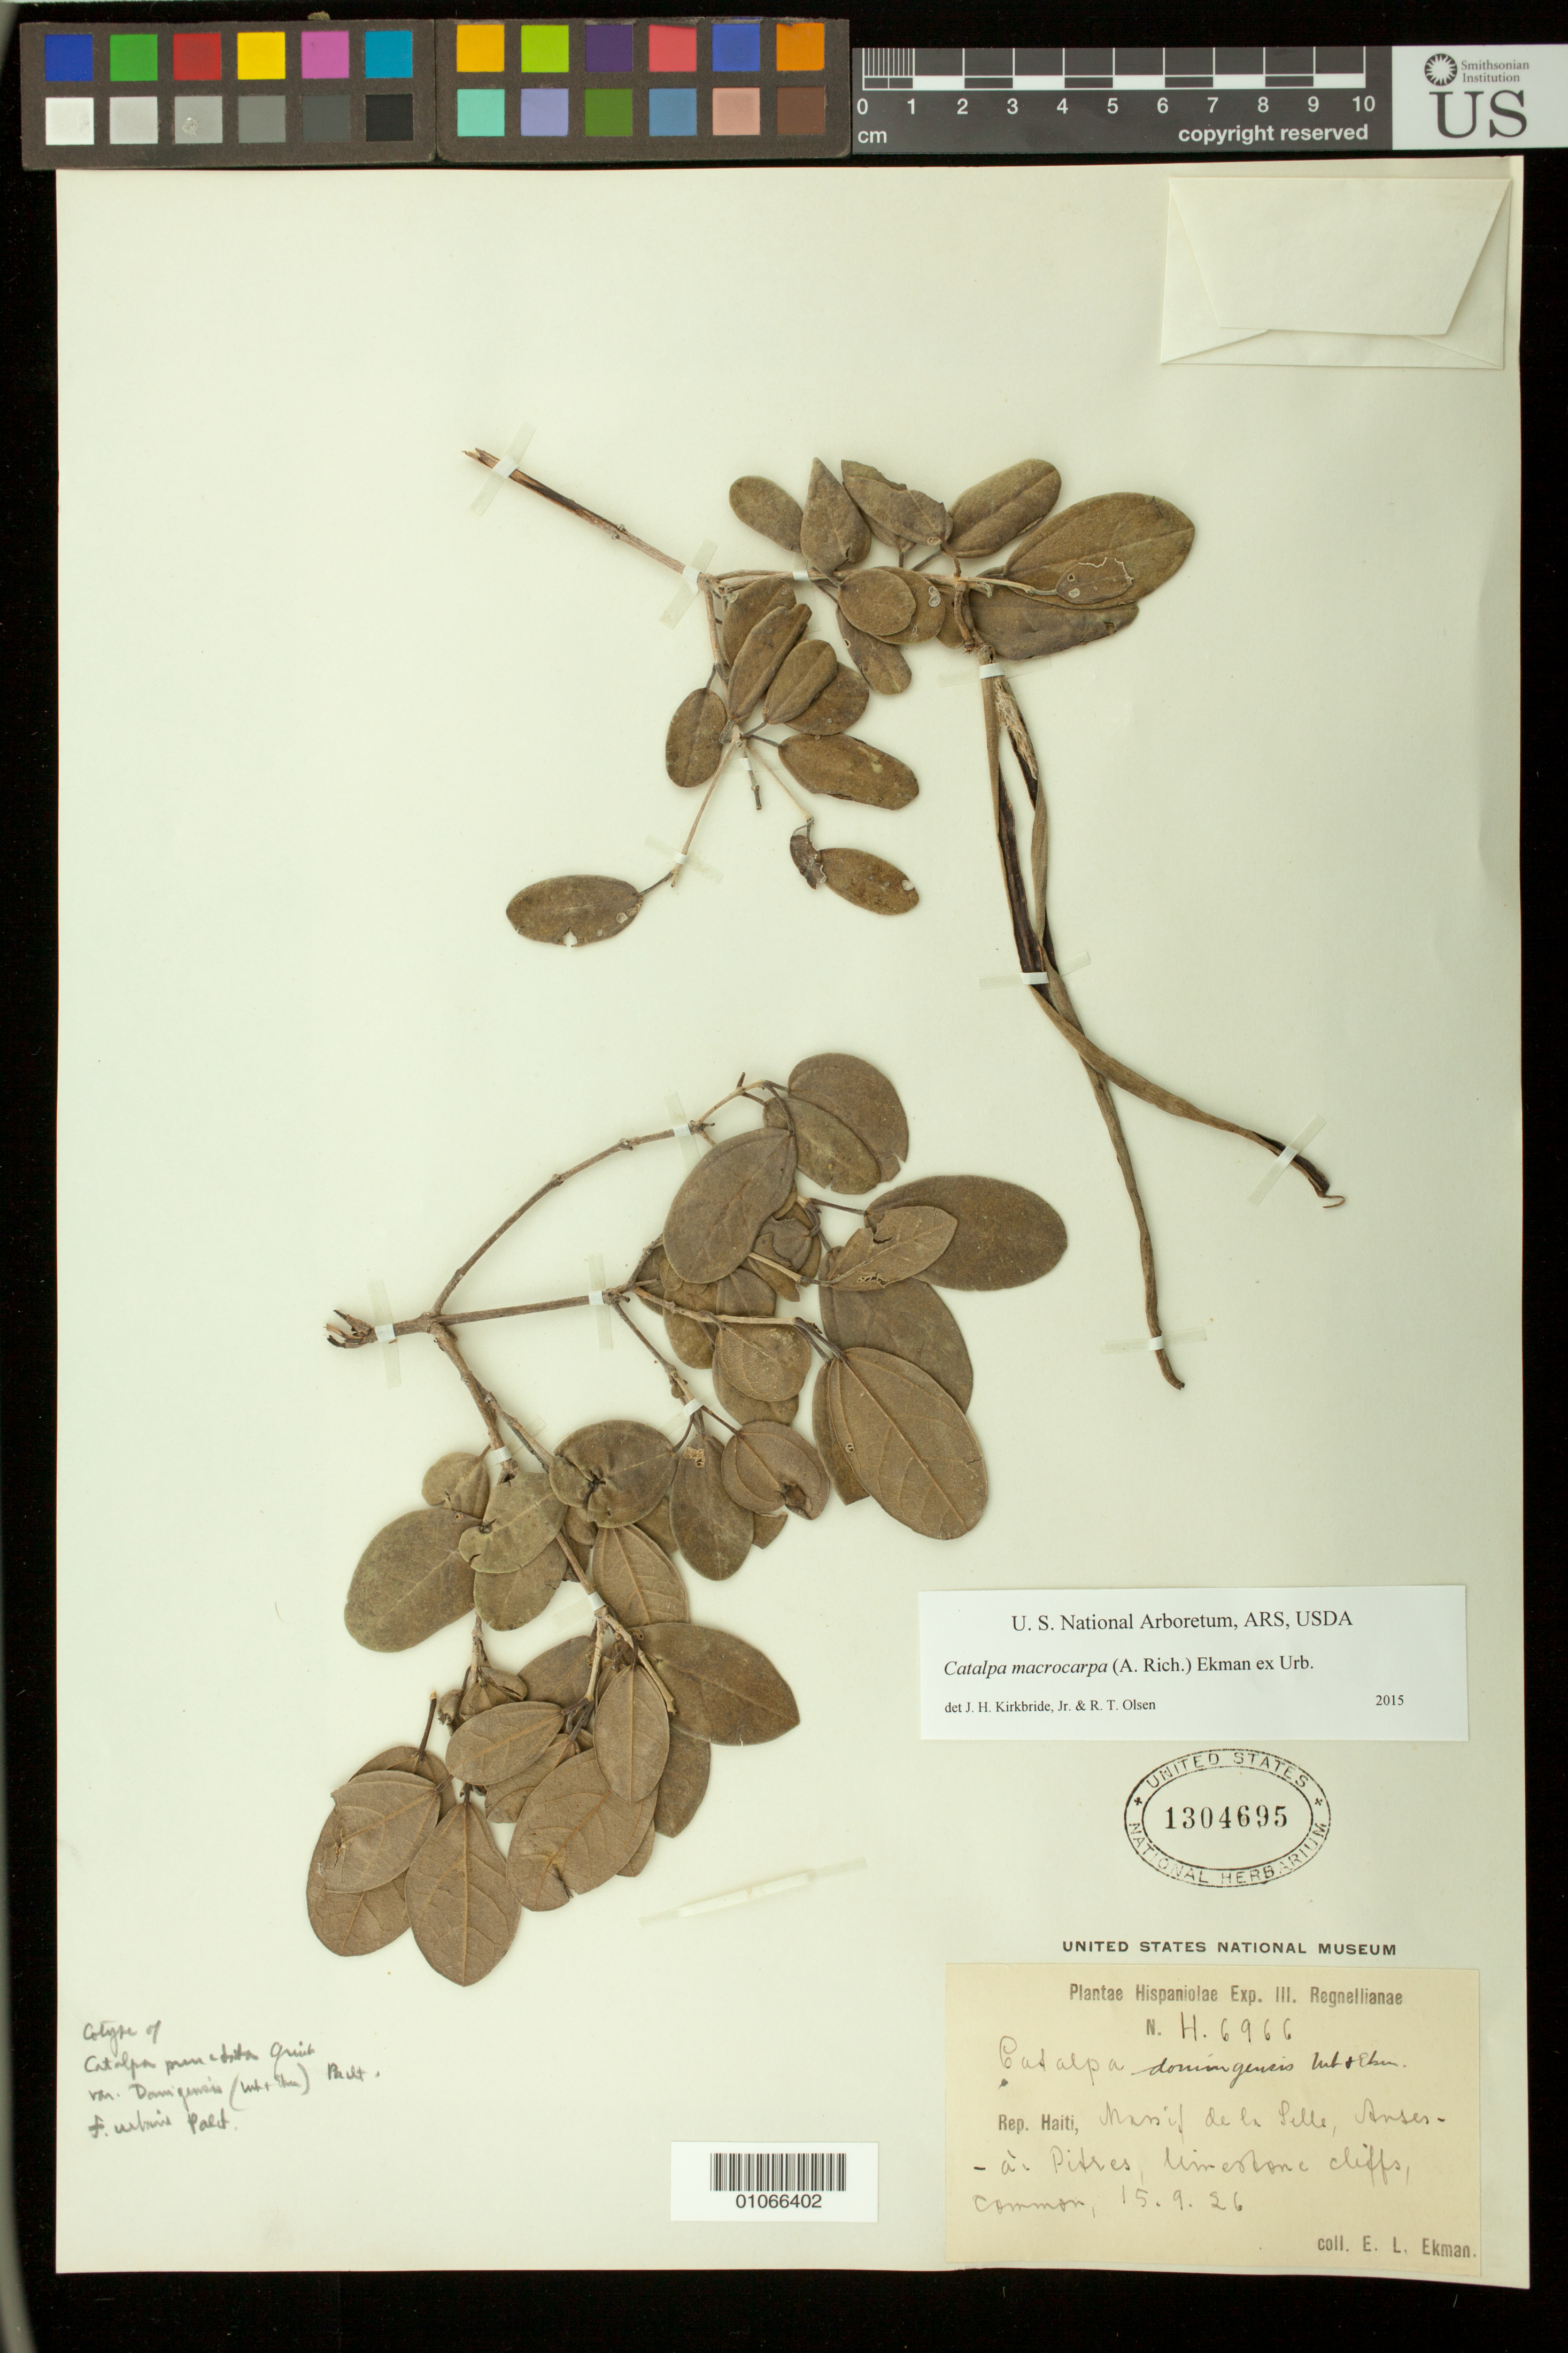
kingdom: Plantae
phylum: Tracheophyta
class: Magnoliopsida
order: Lamiales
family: Bignoniaceae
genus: Catalpa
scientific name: Catalpa punctata f. urbanii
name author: Paclt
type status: Isotype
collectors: E. L. Ekman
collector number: H 6966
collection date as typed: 15 Sep 1926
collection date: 1926-09-15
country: Haiti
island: Hispaniola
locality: Massif de la Selle, Anses-à-Pitres, limestone cliffs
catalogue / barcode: US 1304695